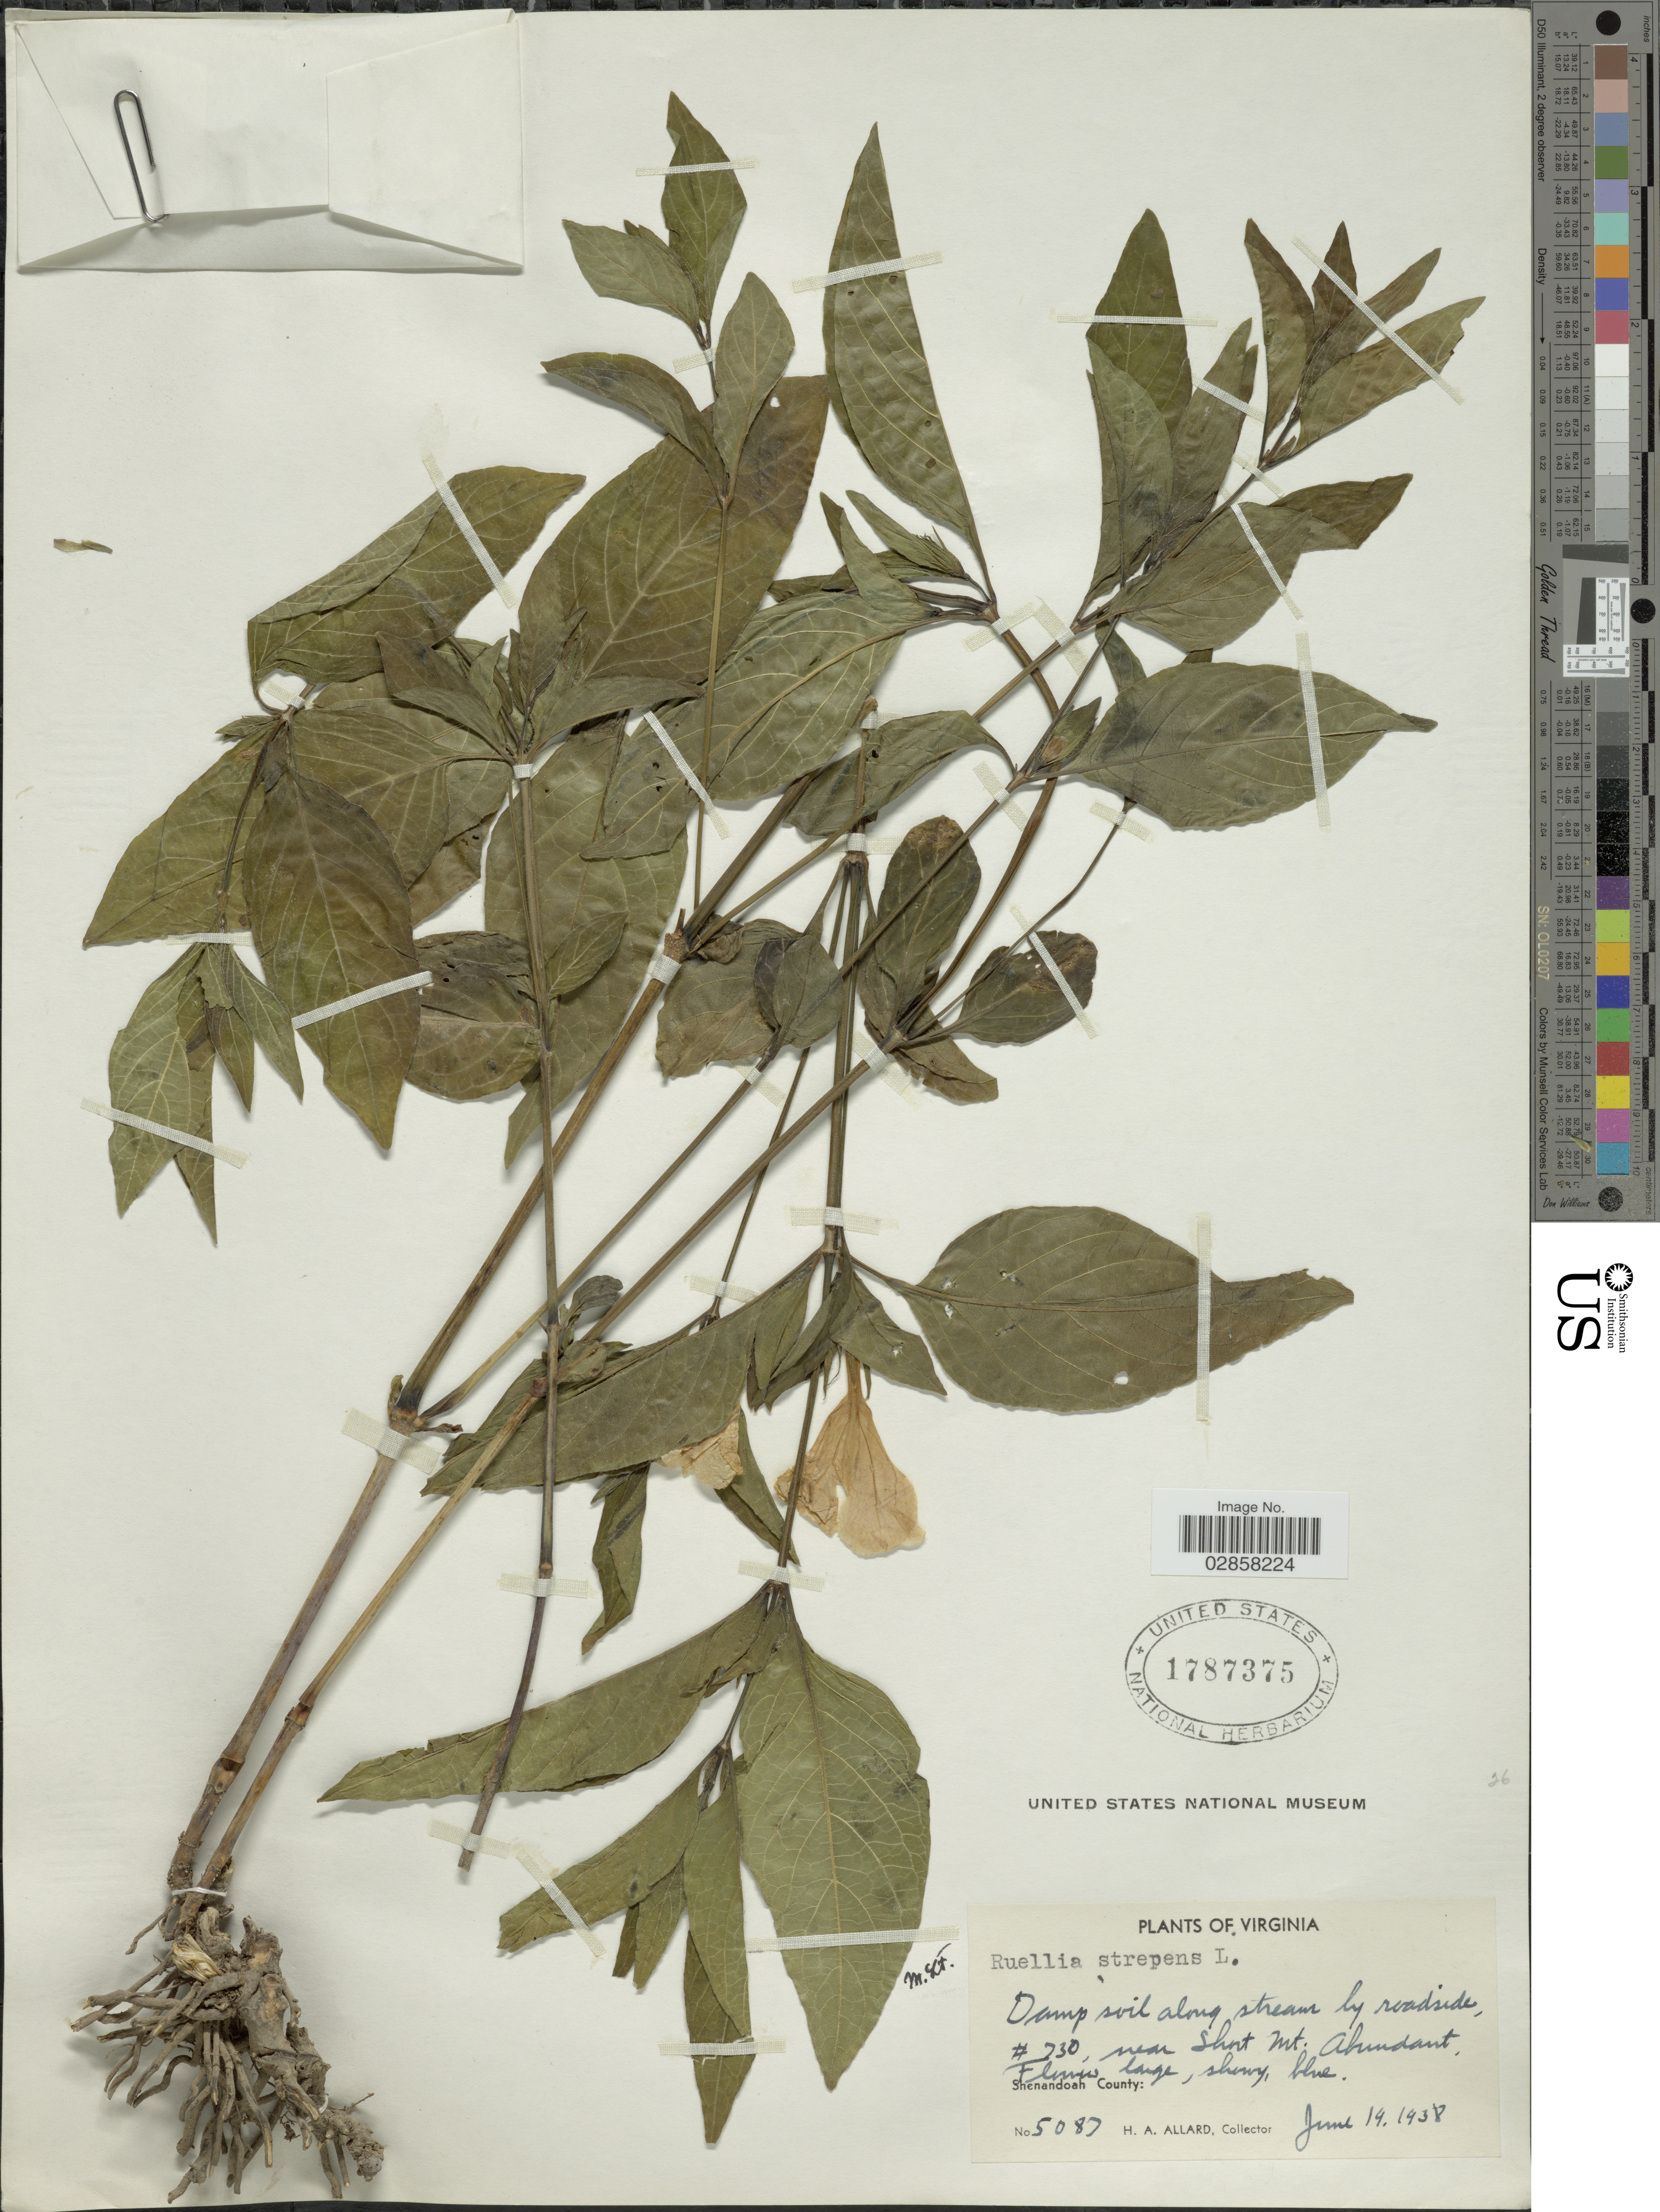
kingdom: Plantae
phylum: Tracheophyta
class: Magnoliopsida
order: Lamiales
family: Acanthaceae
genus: Ruellia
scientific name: Ruellia strepens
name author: L.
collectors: H. A. Allard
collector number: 5087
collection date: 1938-06-19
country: United States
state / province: Virginia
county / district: Shenandoah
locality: Damp soil along stream by roadside, # 730, near Short Mt. Abundant. Shenandoah County.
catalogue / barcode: US 1787375